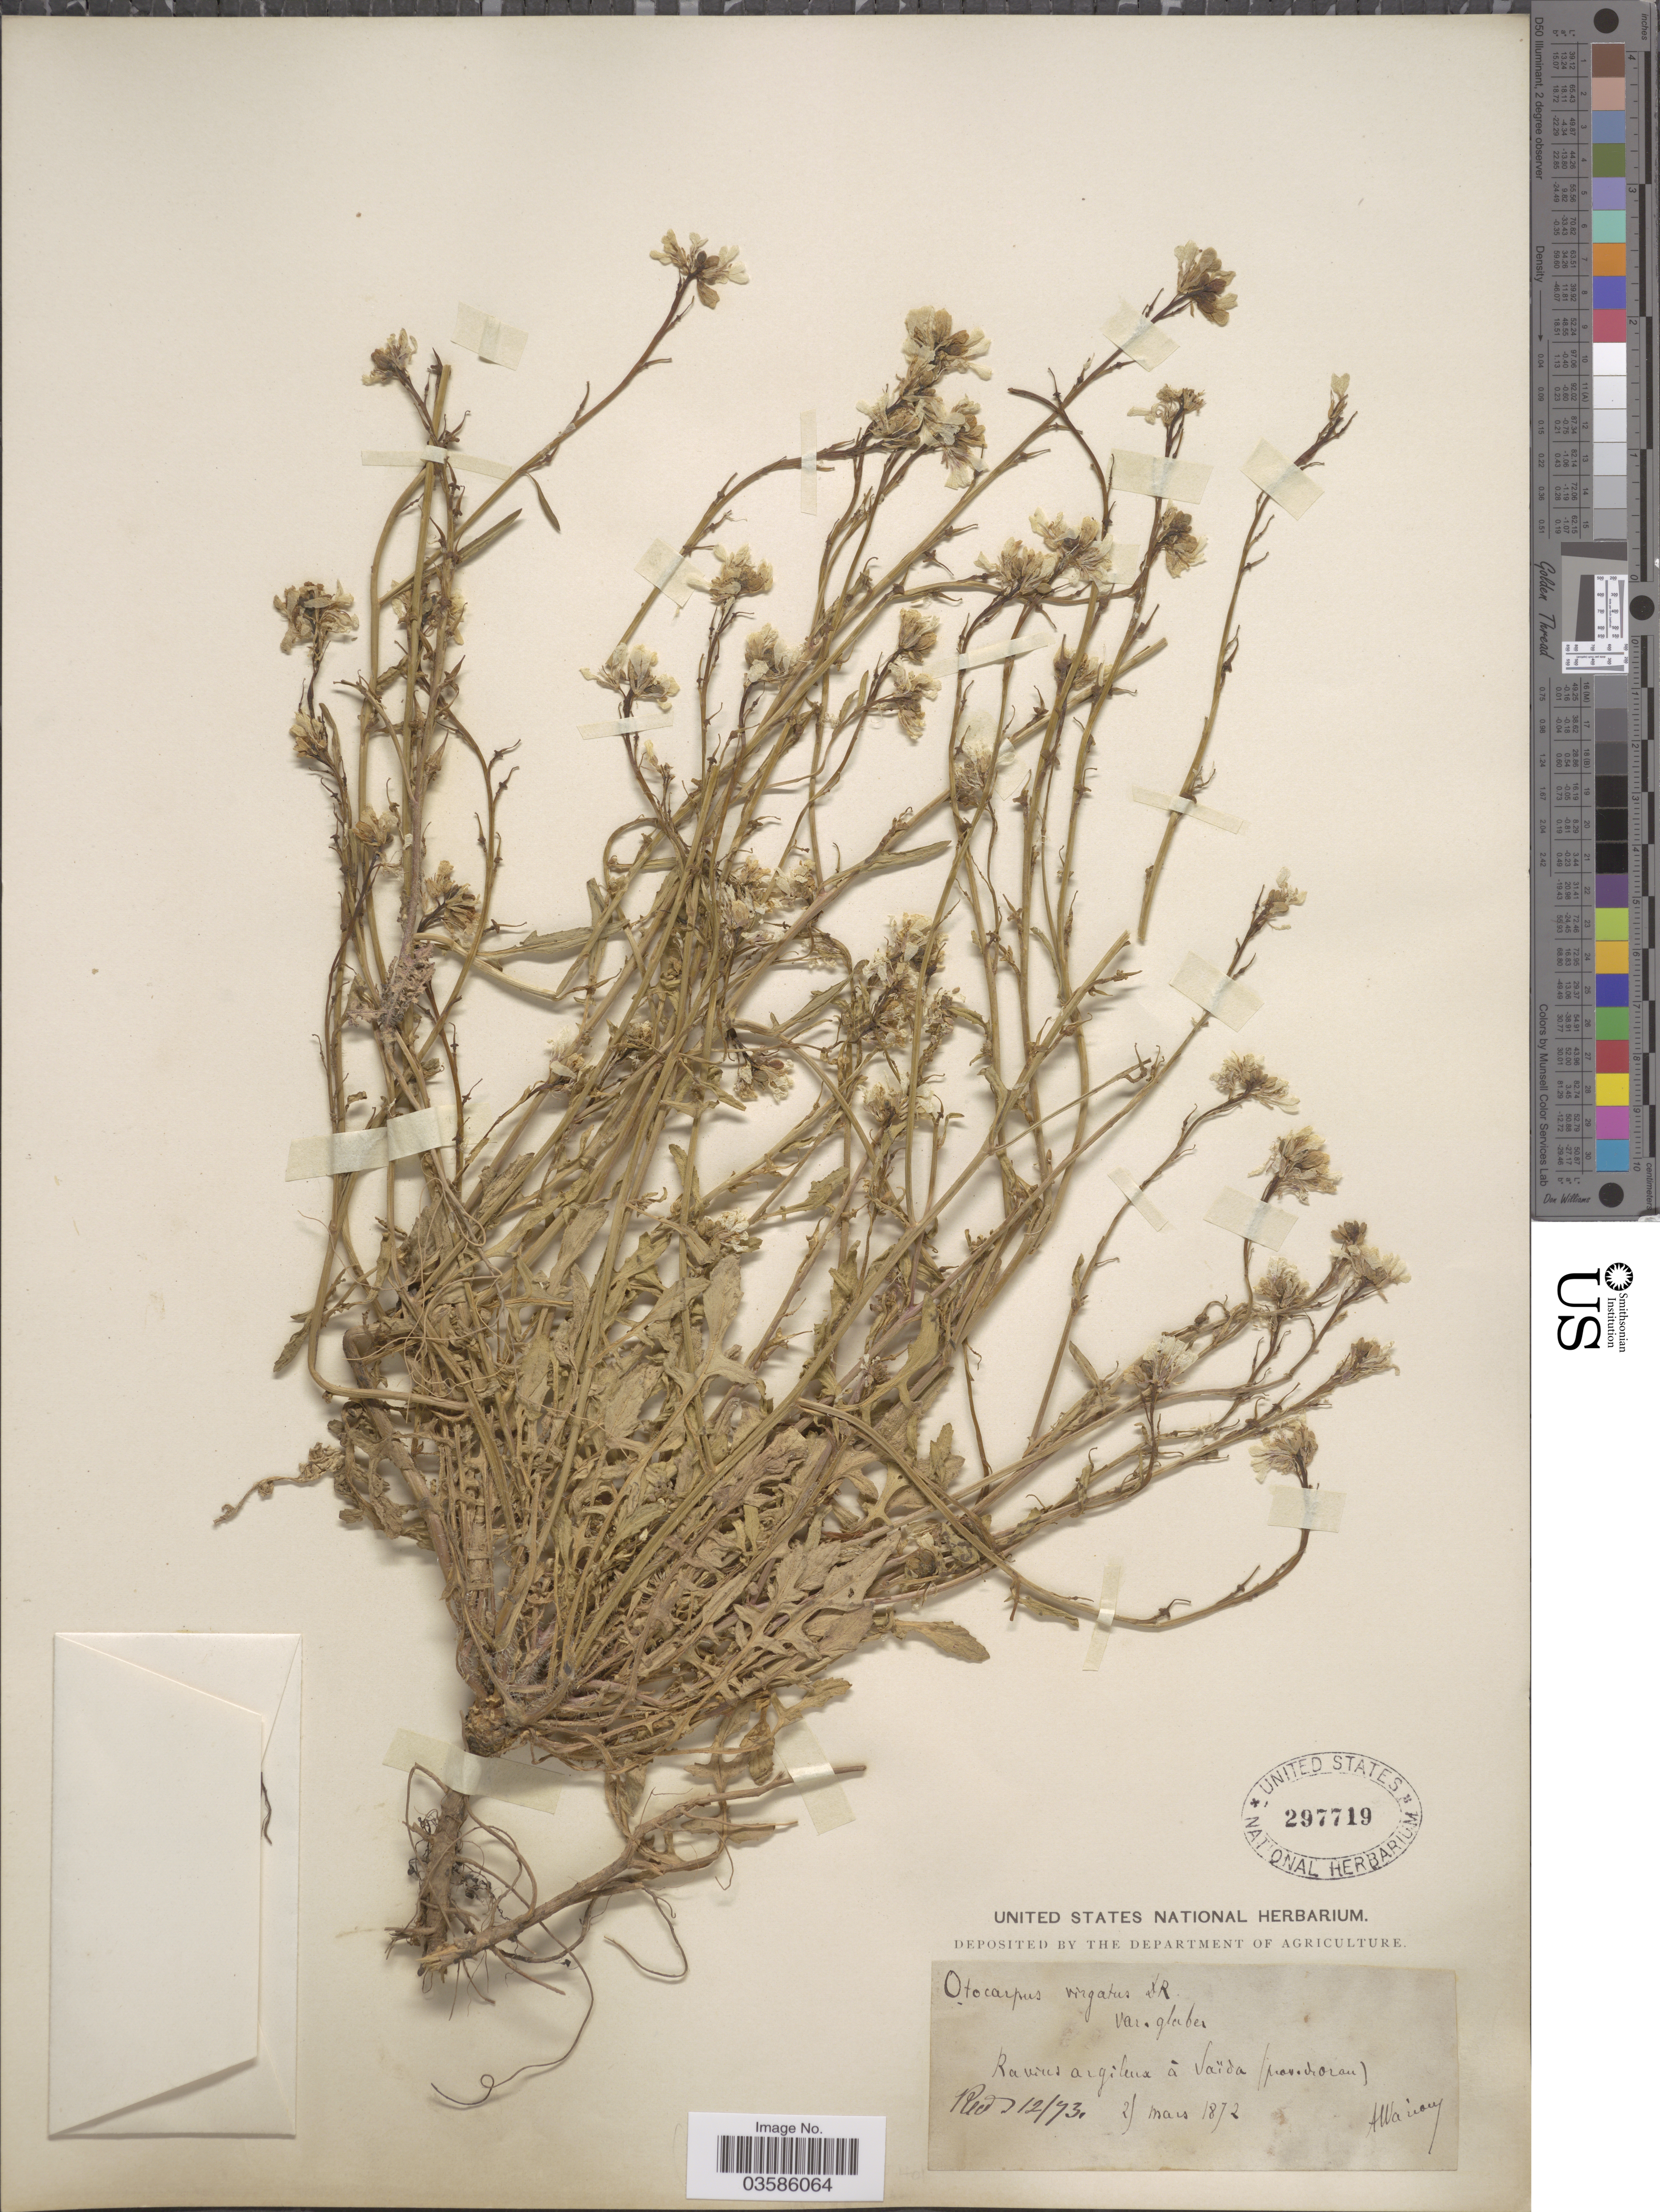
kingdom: Plantae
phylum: Tracheophyta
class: Magnoliopsida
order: Brassicales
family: Brassicaceae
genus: Rapistrum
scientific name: Rapistrum virgatum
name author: Pomel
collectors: A. Warion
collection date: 1872-03-25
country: Algeria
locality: Ravines argileux á Saïda.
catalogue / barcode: US 297719